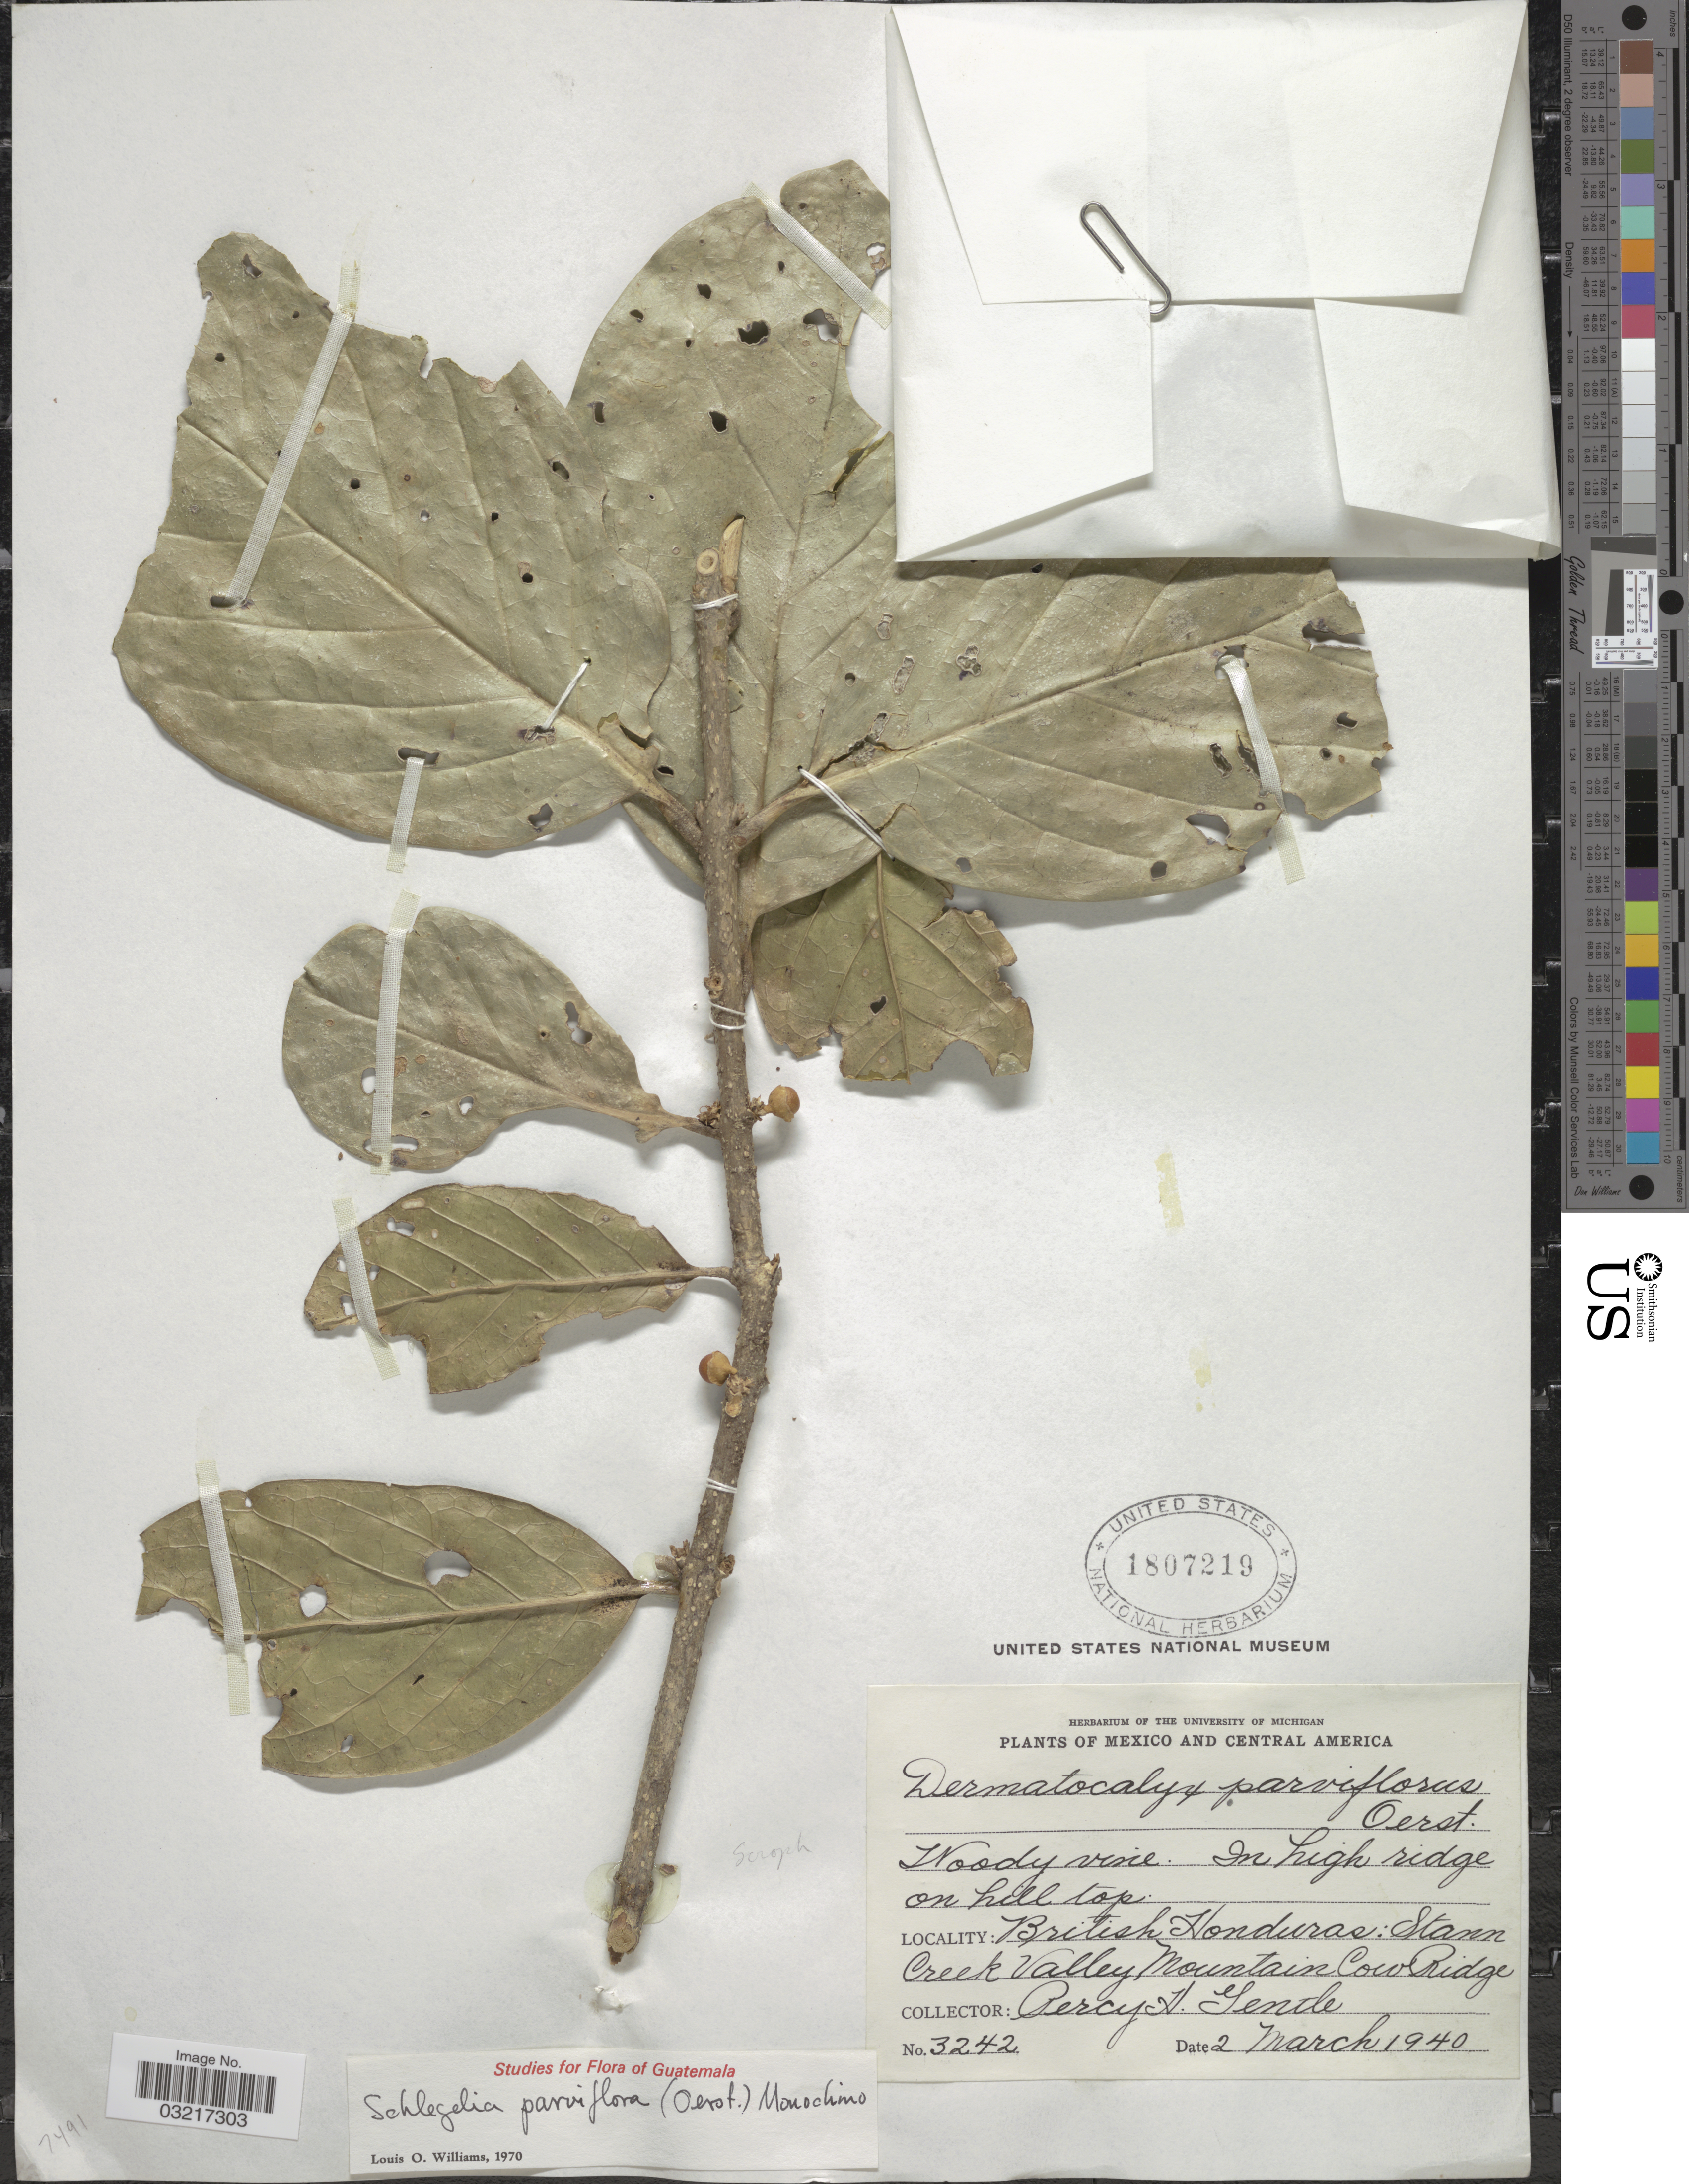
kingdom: Plantae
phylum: Tracheophyta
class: Magnoliopsida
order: Lamiales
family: Schlegeliaceae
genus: Schlegelia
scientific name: Schlegelia parviflora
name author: (Oerst.) Monach.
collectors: P. H. Gentle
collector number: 3242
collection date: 1940-03-02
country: Belize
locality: British Honduras: Stann Creek Valley, Mountain Cow Ridge.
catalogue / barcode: US 1807219